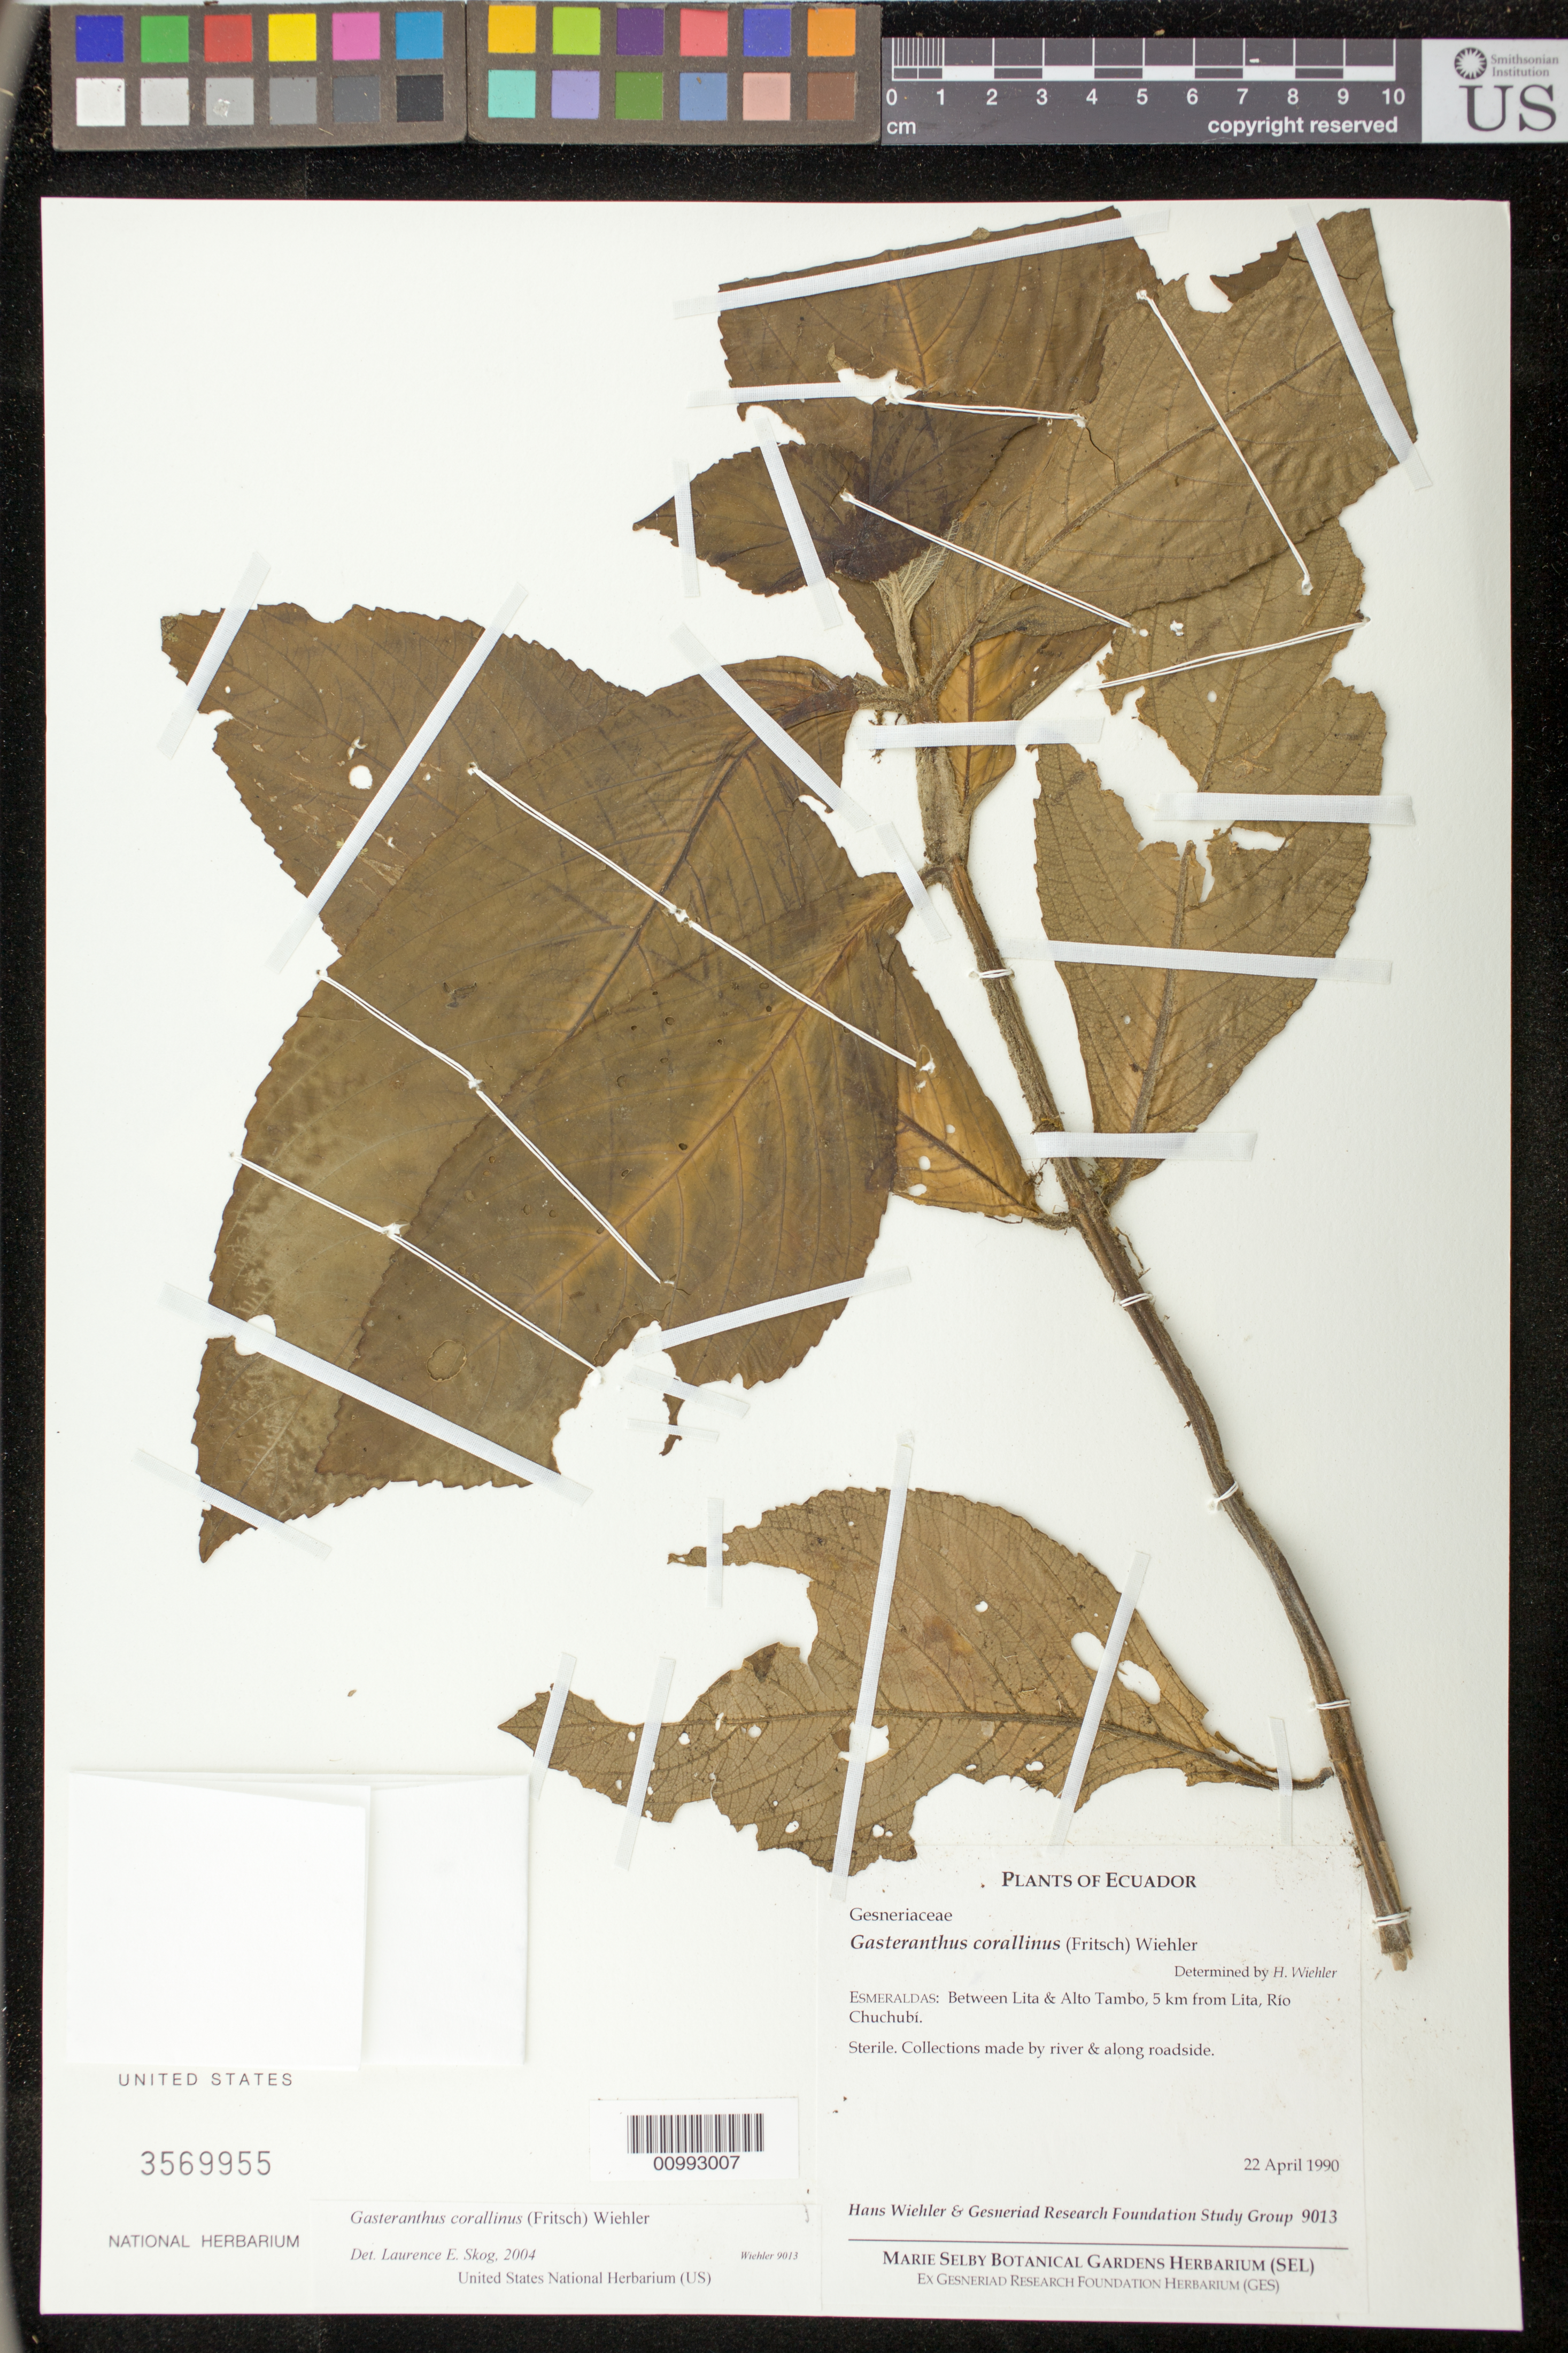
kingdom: Plantae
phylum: Tracheophyta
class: Magnoliopsida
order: Lamiales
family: Gesneriaceae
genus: Gasteranthus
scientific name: Gasteranthus corallinus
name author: (Fritsch) Wiehler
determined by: Skog, Laurence E.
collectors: H. J. Wiehler & GRF Study Group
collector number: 9013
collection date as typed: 22 Apr 1990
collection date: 1990-04-22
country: Ecuador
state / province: Esmeraldas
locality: Between Lita & Alto Tambo, 5 km from Lita, Río Chuchubí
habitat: Collections made by river & along roadside.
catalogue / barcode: US 3569955